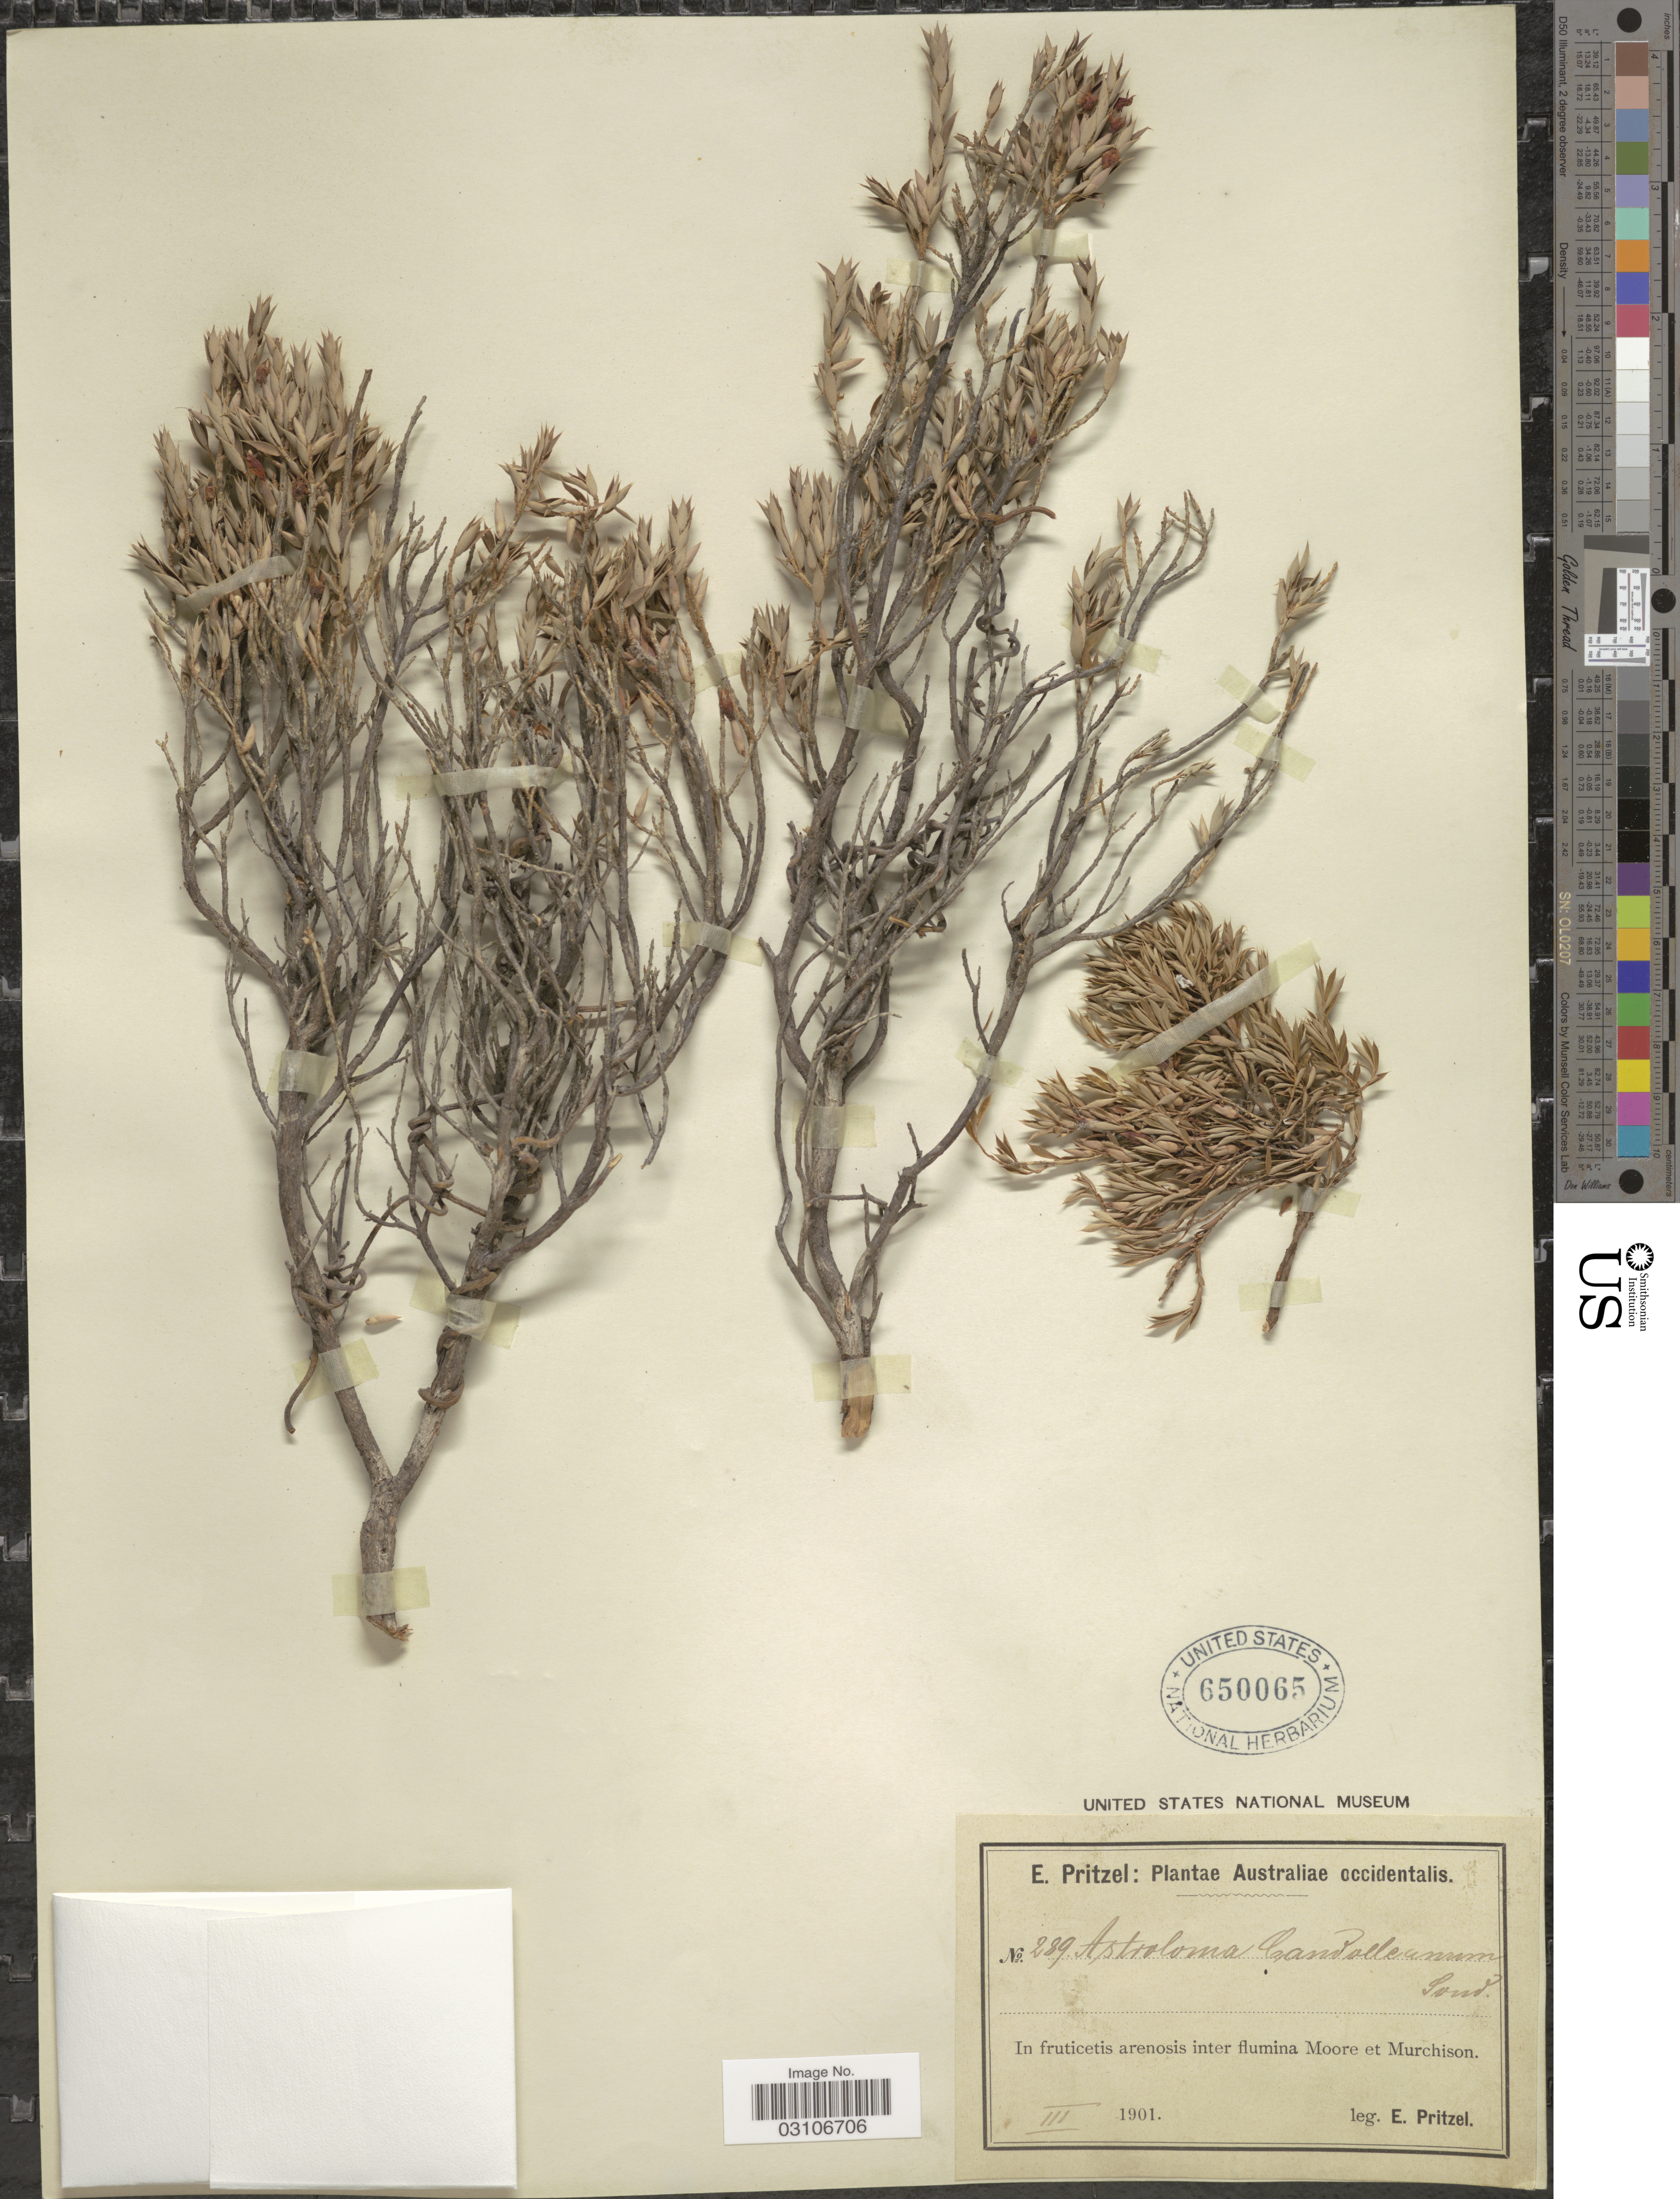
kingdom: Plantae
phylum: Tracheophyta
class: Magnoliopsida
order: Ericales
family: Ericaceae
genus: Astroloma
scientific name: Astroloma candolleanum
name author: Sond.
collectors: E. G. Pritzel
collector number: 289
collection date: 1901-03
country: Australia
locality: Australiae occidentalis. In fruticetis arenosis inter flumina Moore et Murchison.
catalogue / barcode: US 650065